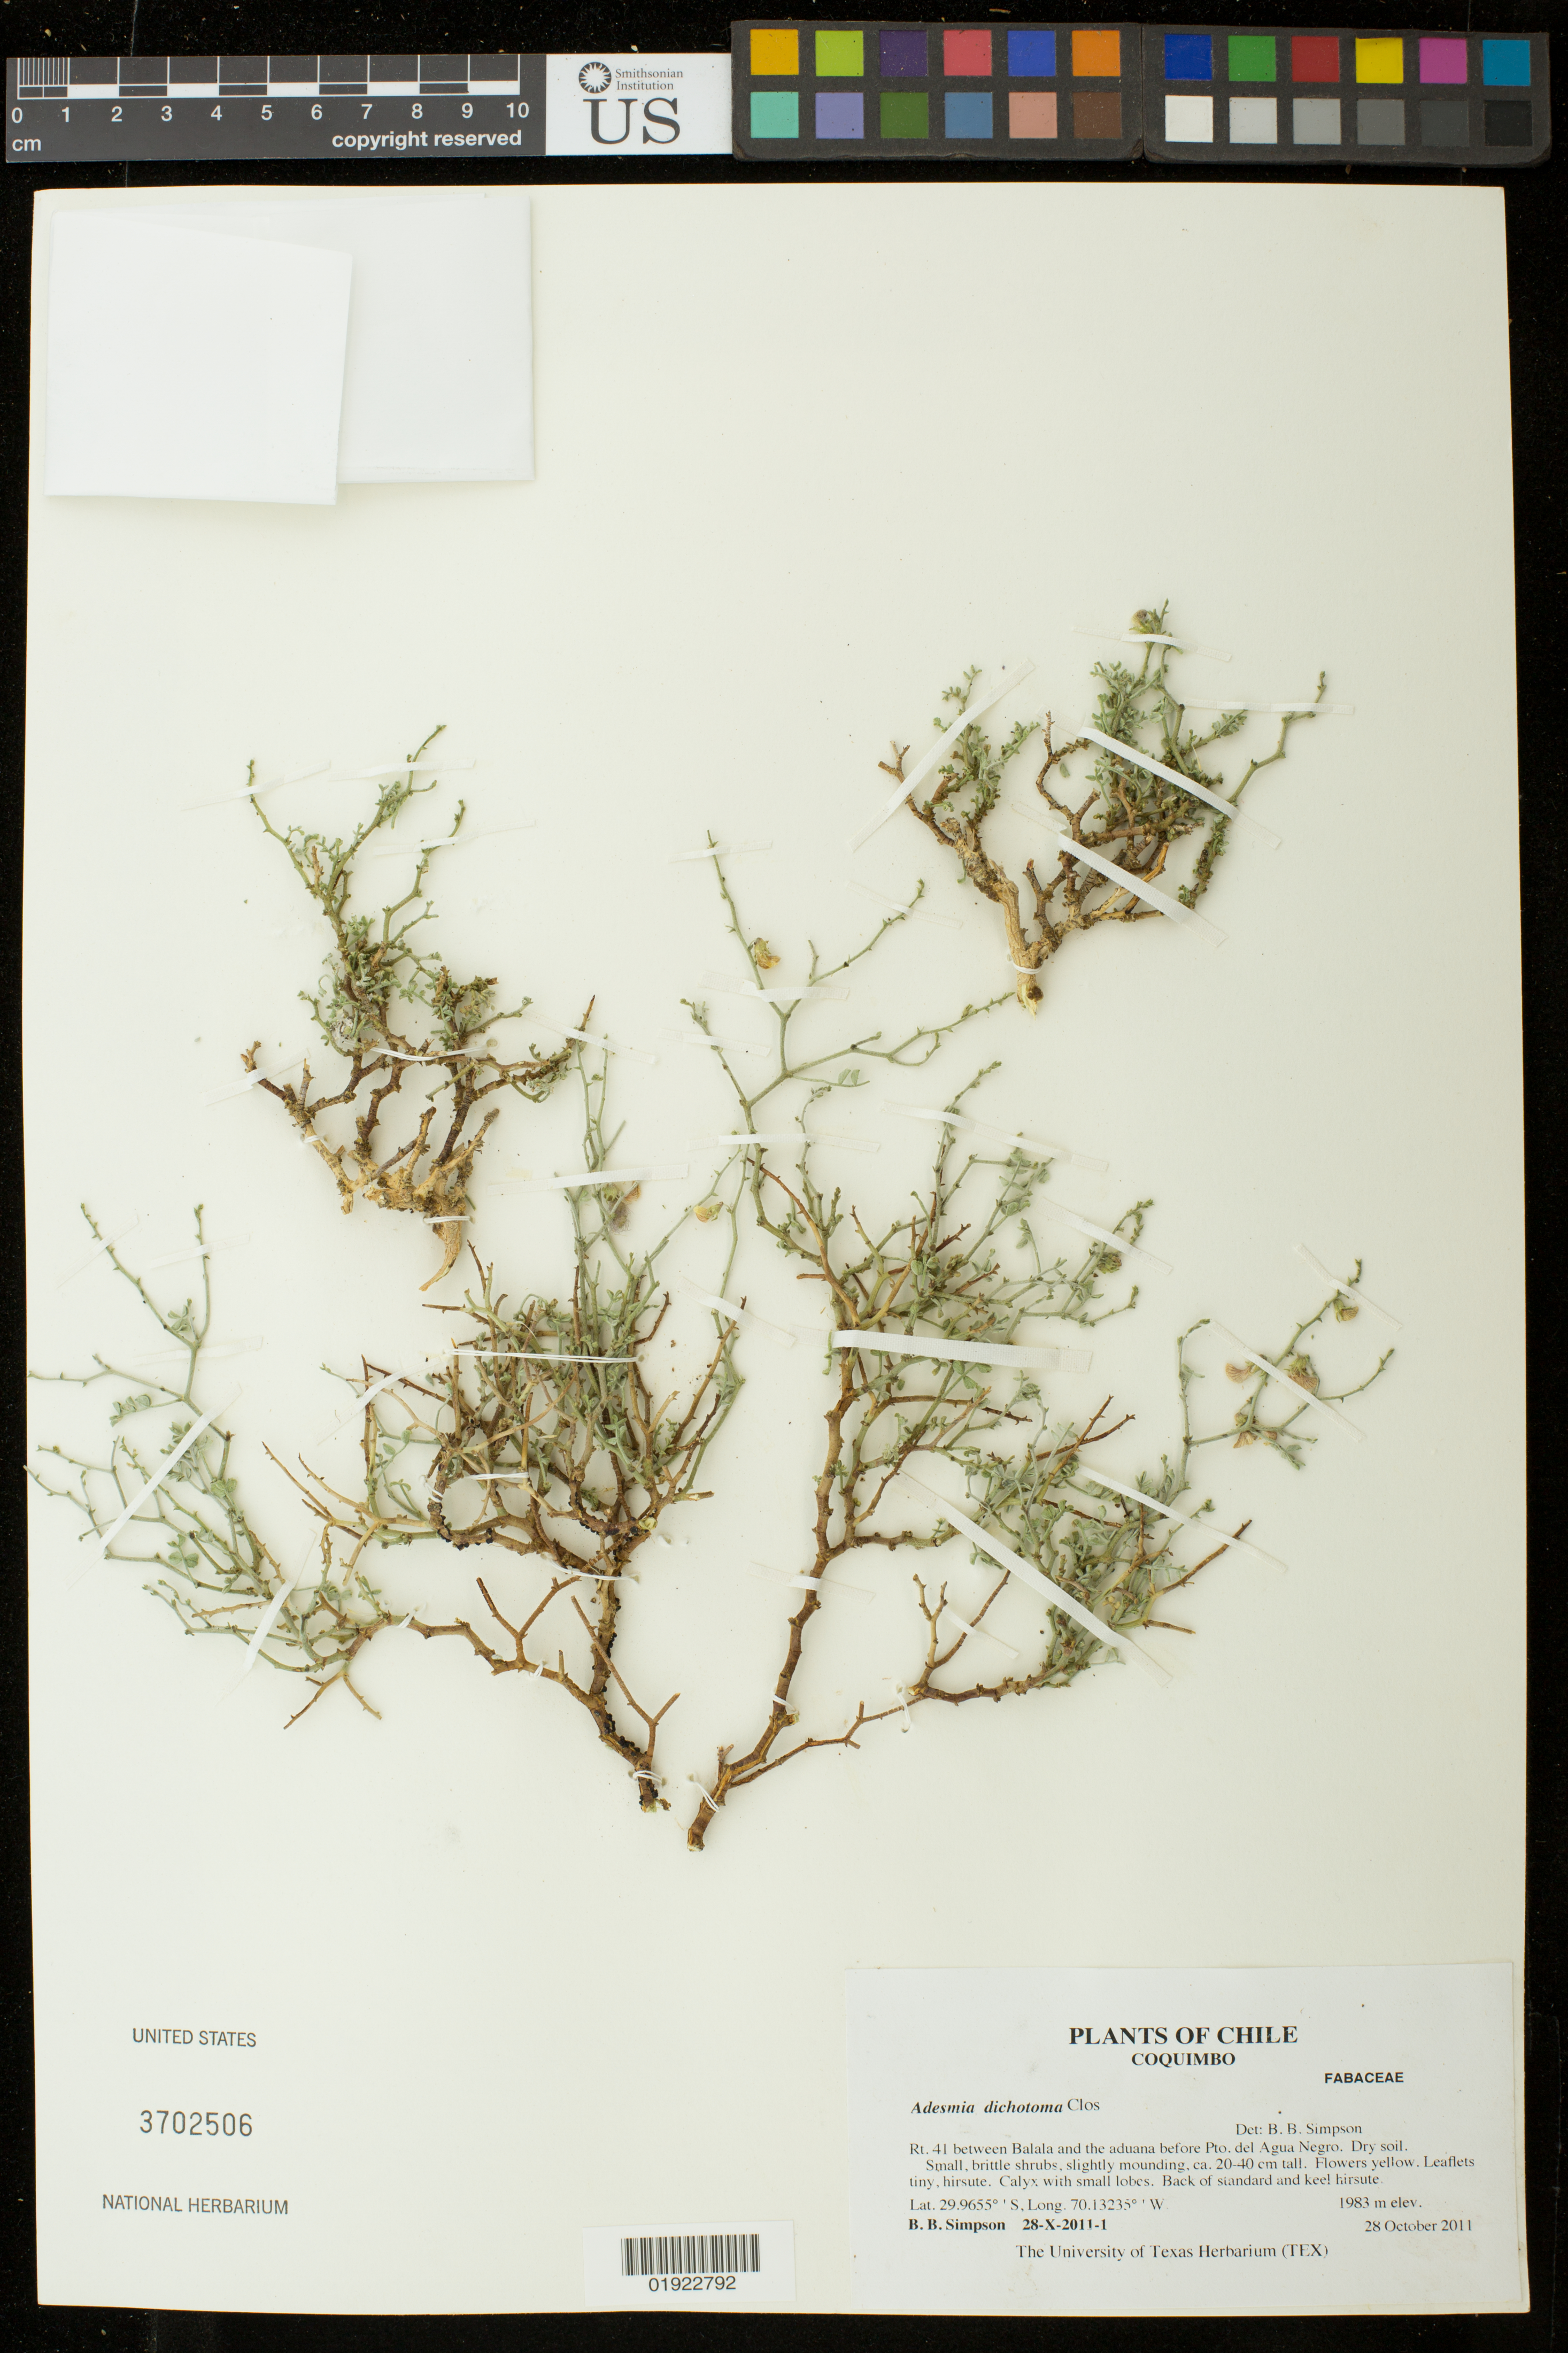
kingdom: Plantae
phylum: Tracheophyta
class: Magnoliopsida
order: Fabales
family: Fabaceae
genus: Adesmia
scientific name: Adesmia dichotoma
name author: Clos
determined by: Simpson, B. B.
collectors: B. Simpson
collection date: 2011-10-28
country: Chile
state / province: Coquimbo (IV)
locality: Rt. 41 between Balala and tha aduana before Pto. del Agua NEgro.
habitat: Dry soil.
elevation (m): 1983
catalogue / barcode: US 3702506